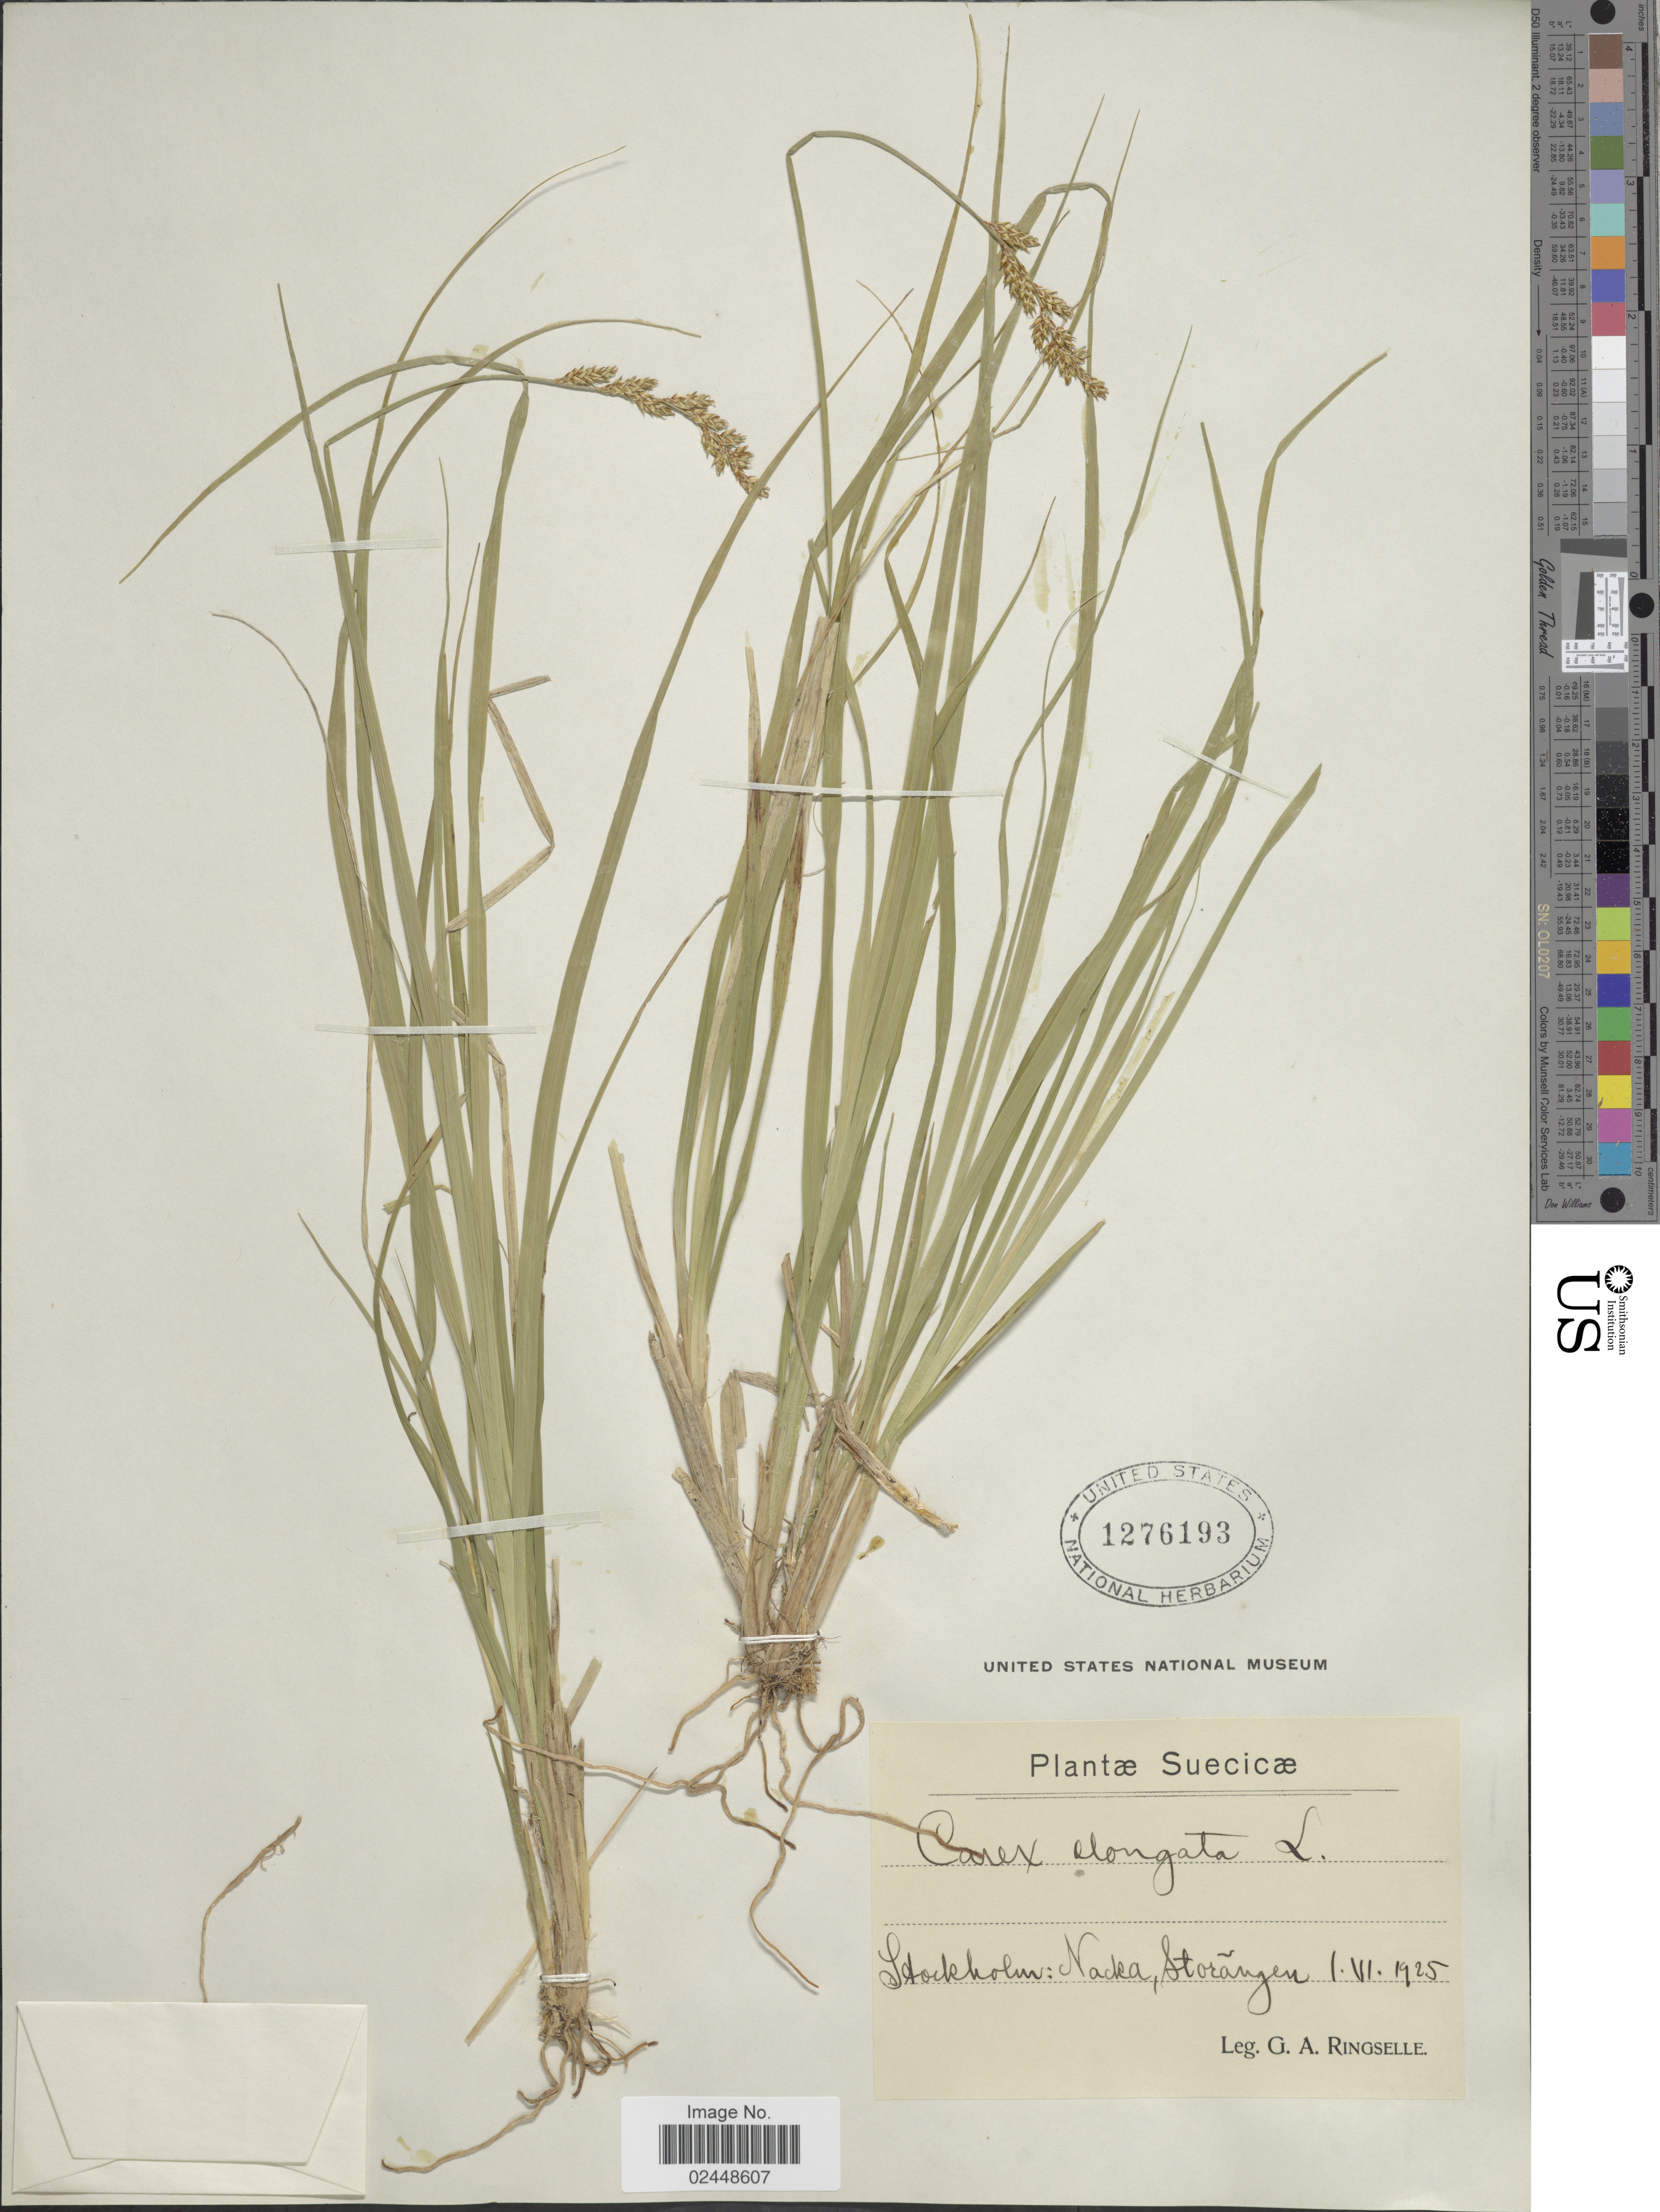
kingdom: Plantae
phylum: Tracheophyta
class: Liliopsida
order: Poales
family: Cyperaceae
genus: Carex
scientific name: Carex elongata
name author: L.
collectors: G. Ringselle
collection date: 1925-06-01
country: Sweden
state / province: Stockholm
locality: Suecicae. Stockholm: Nacka, Storangen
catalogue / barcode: US 1276193